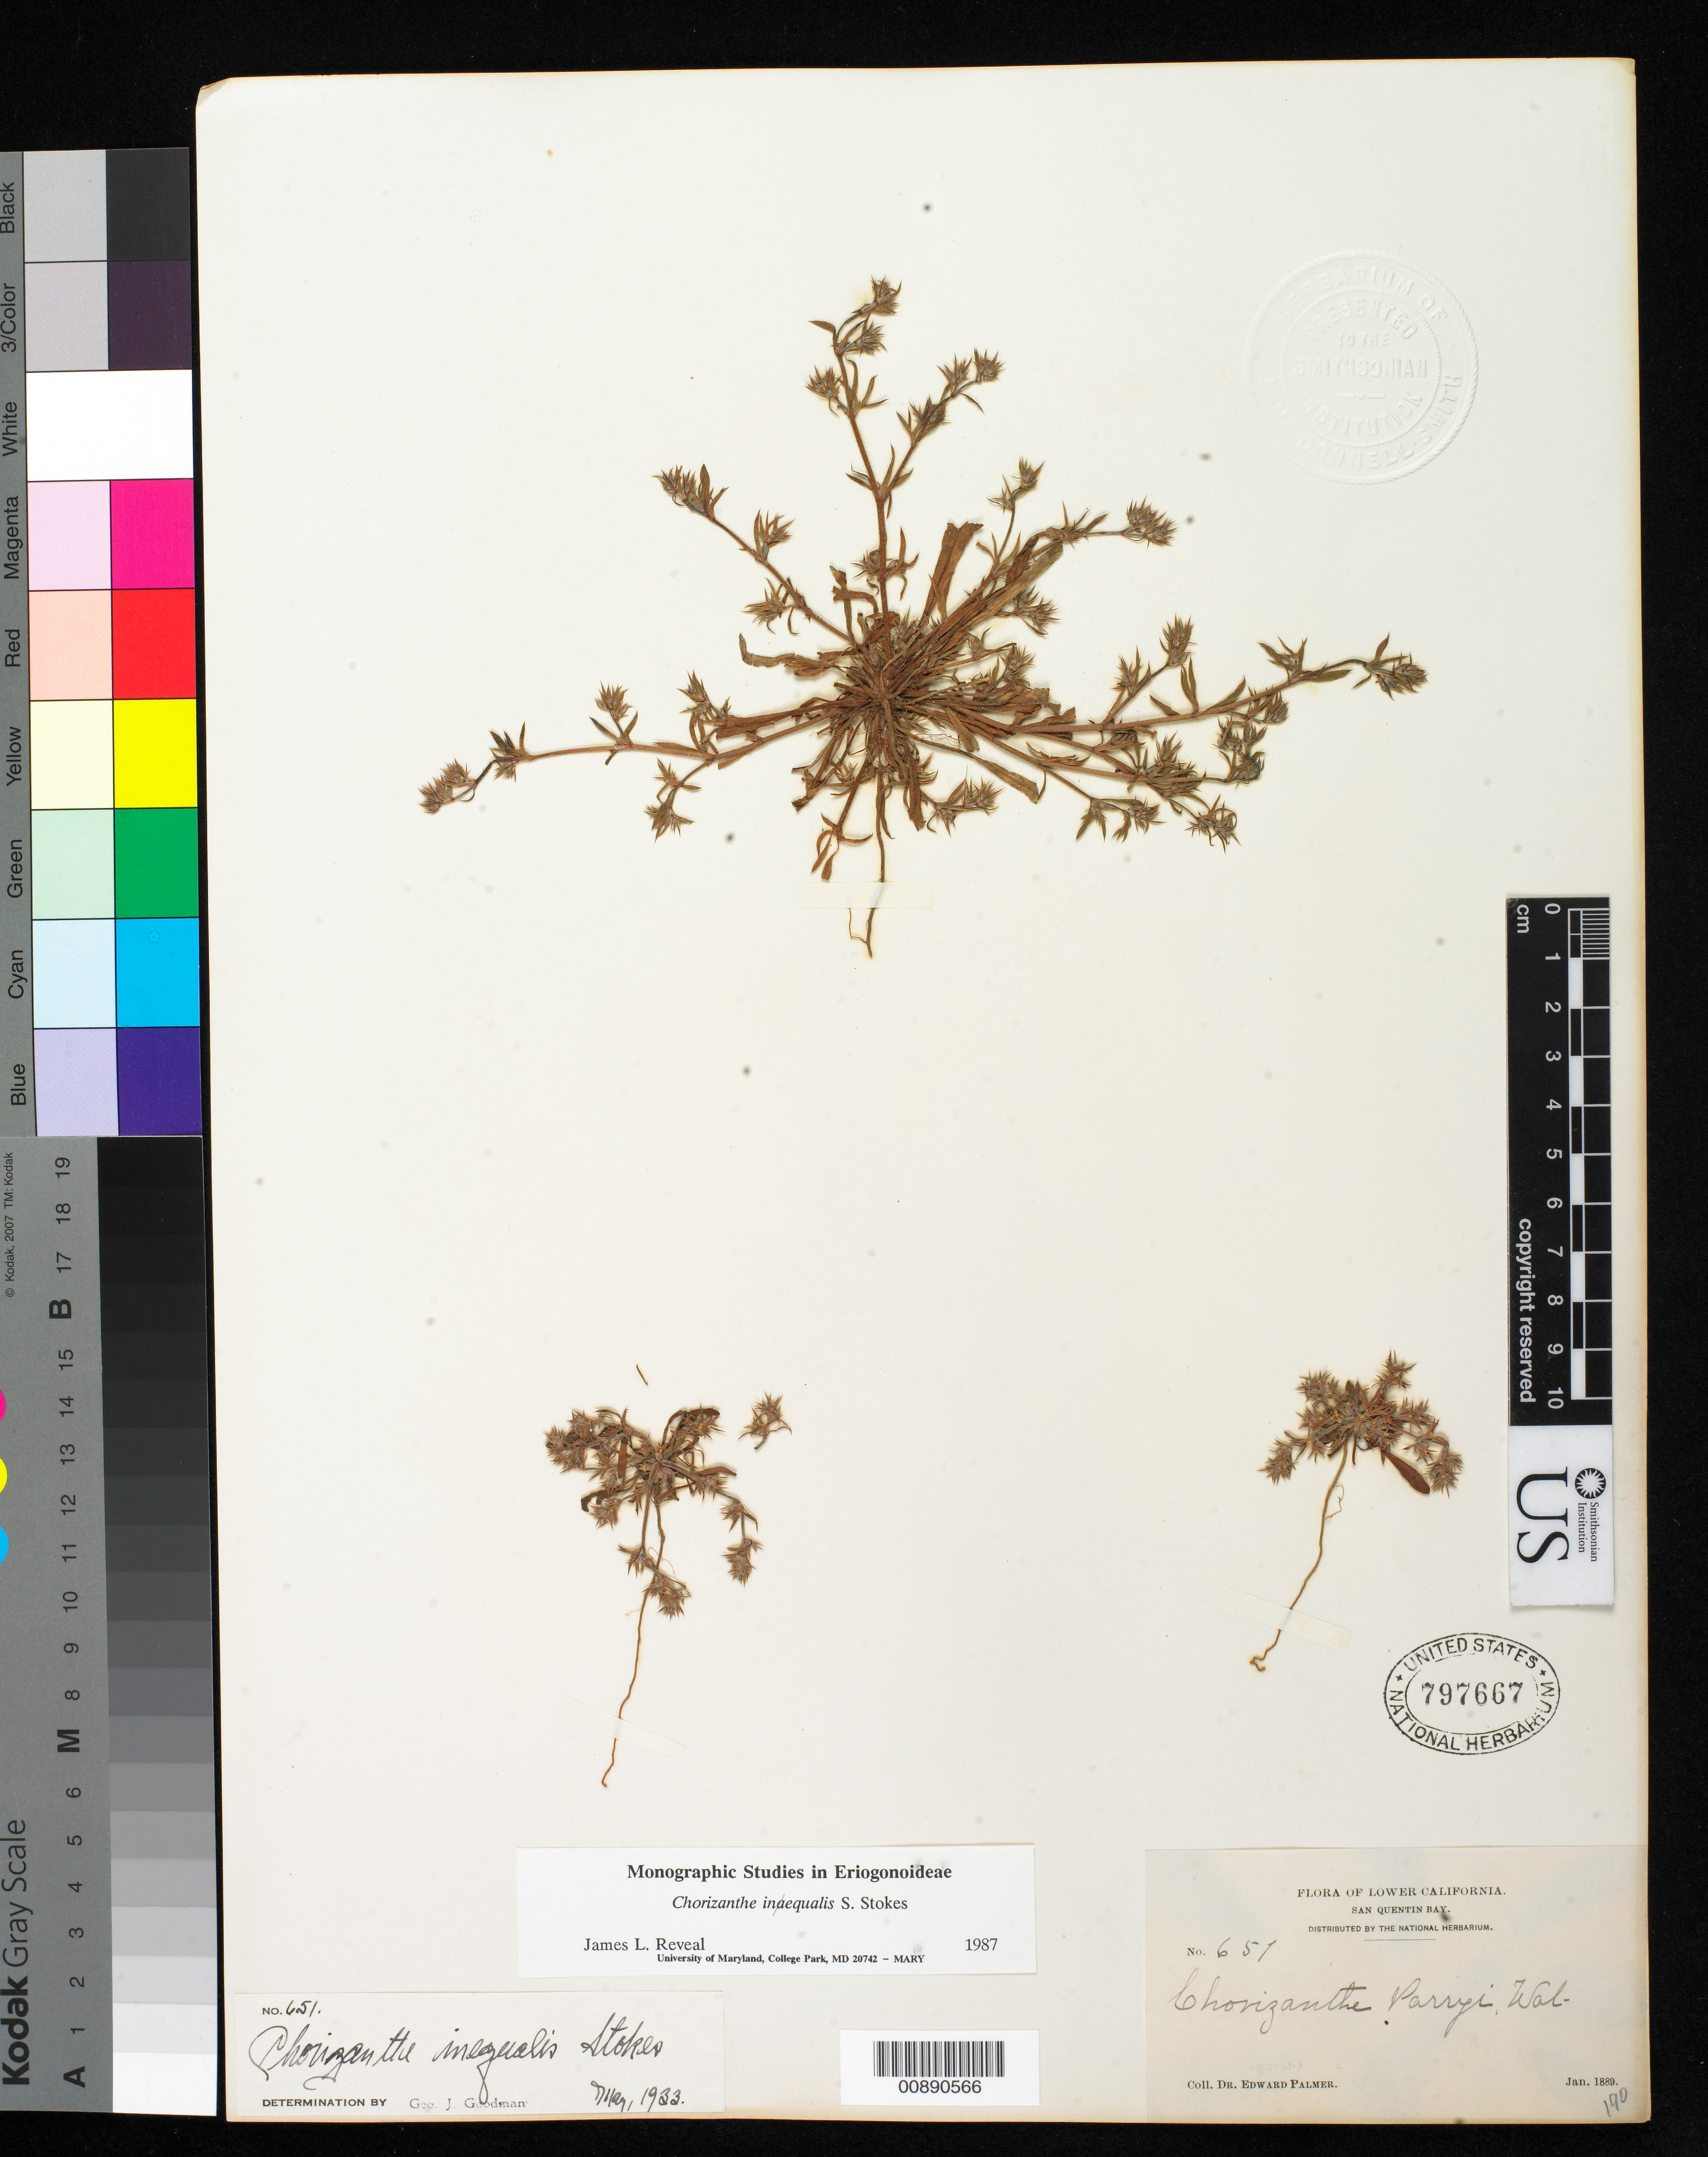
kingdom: Plantae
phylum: Tracheophyta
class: Magnoliopsida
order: Caryophyllales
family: Polygonaceae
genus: Chorizanthe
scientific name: Chorizanthe inequalis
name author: S. Stokes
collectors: E. Palmer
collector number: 651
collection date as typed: Jan 1889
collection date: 1889-01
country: Mexico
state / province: Baja California Norte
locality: San Quentin Bay, Baja California.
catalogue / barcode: US 797667